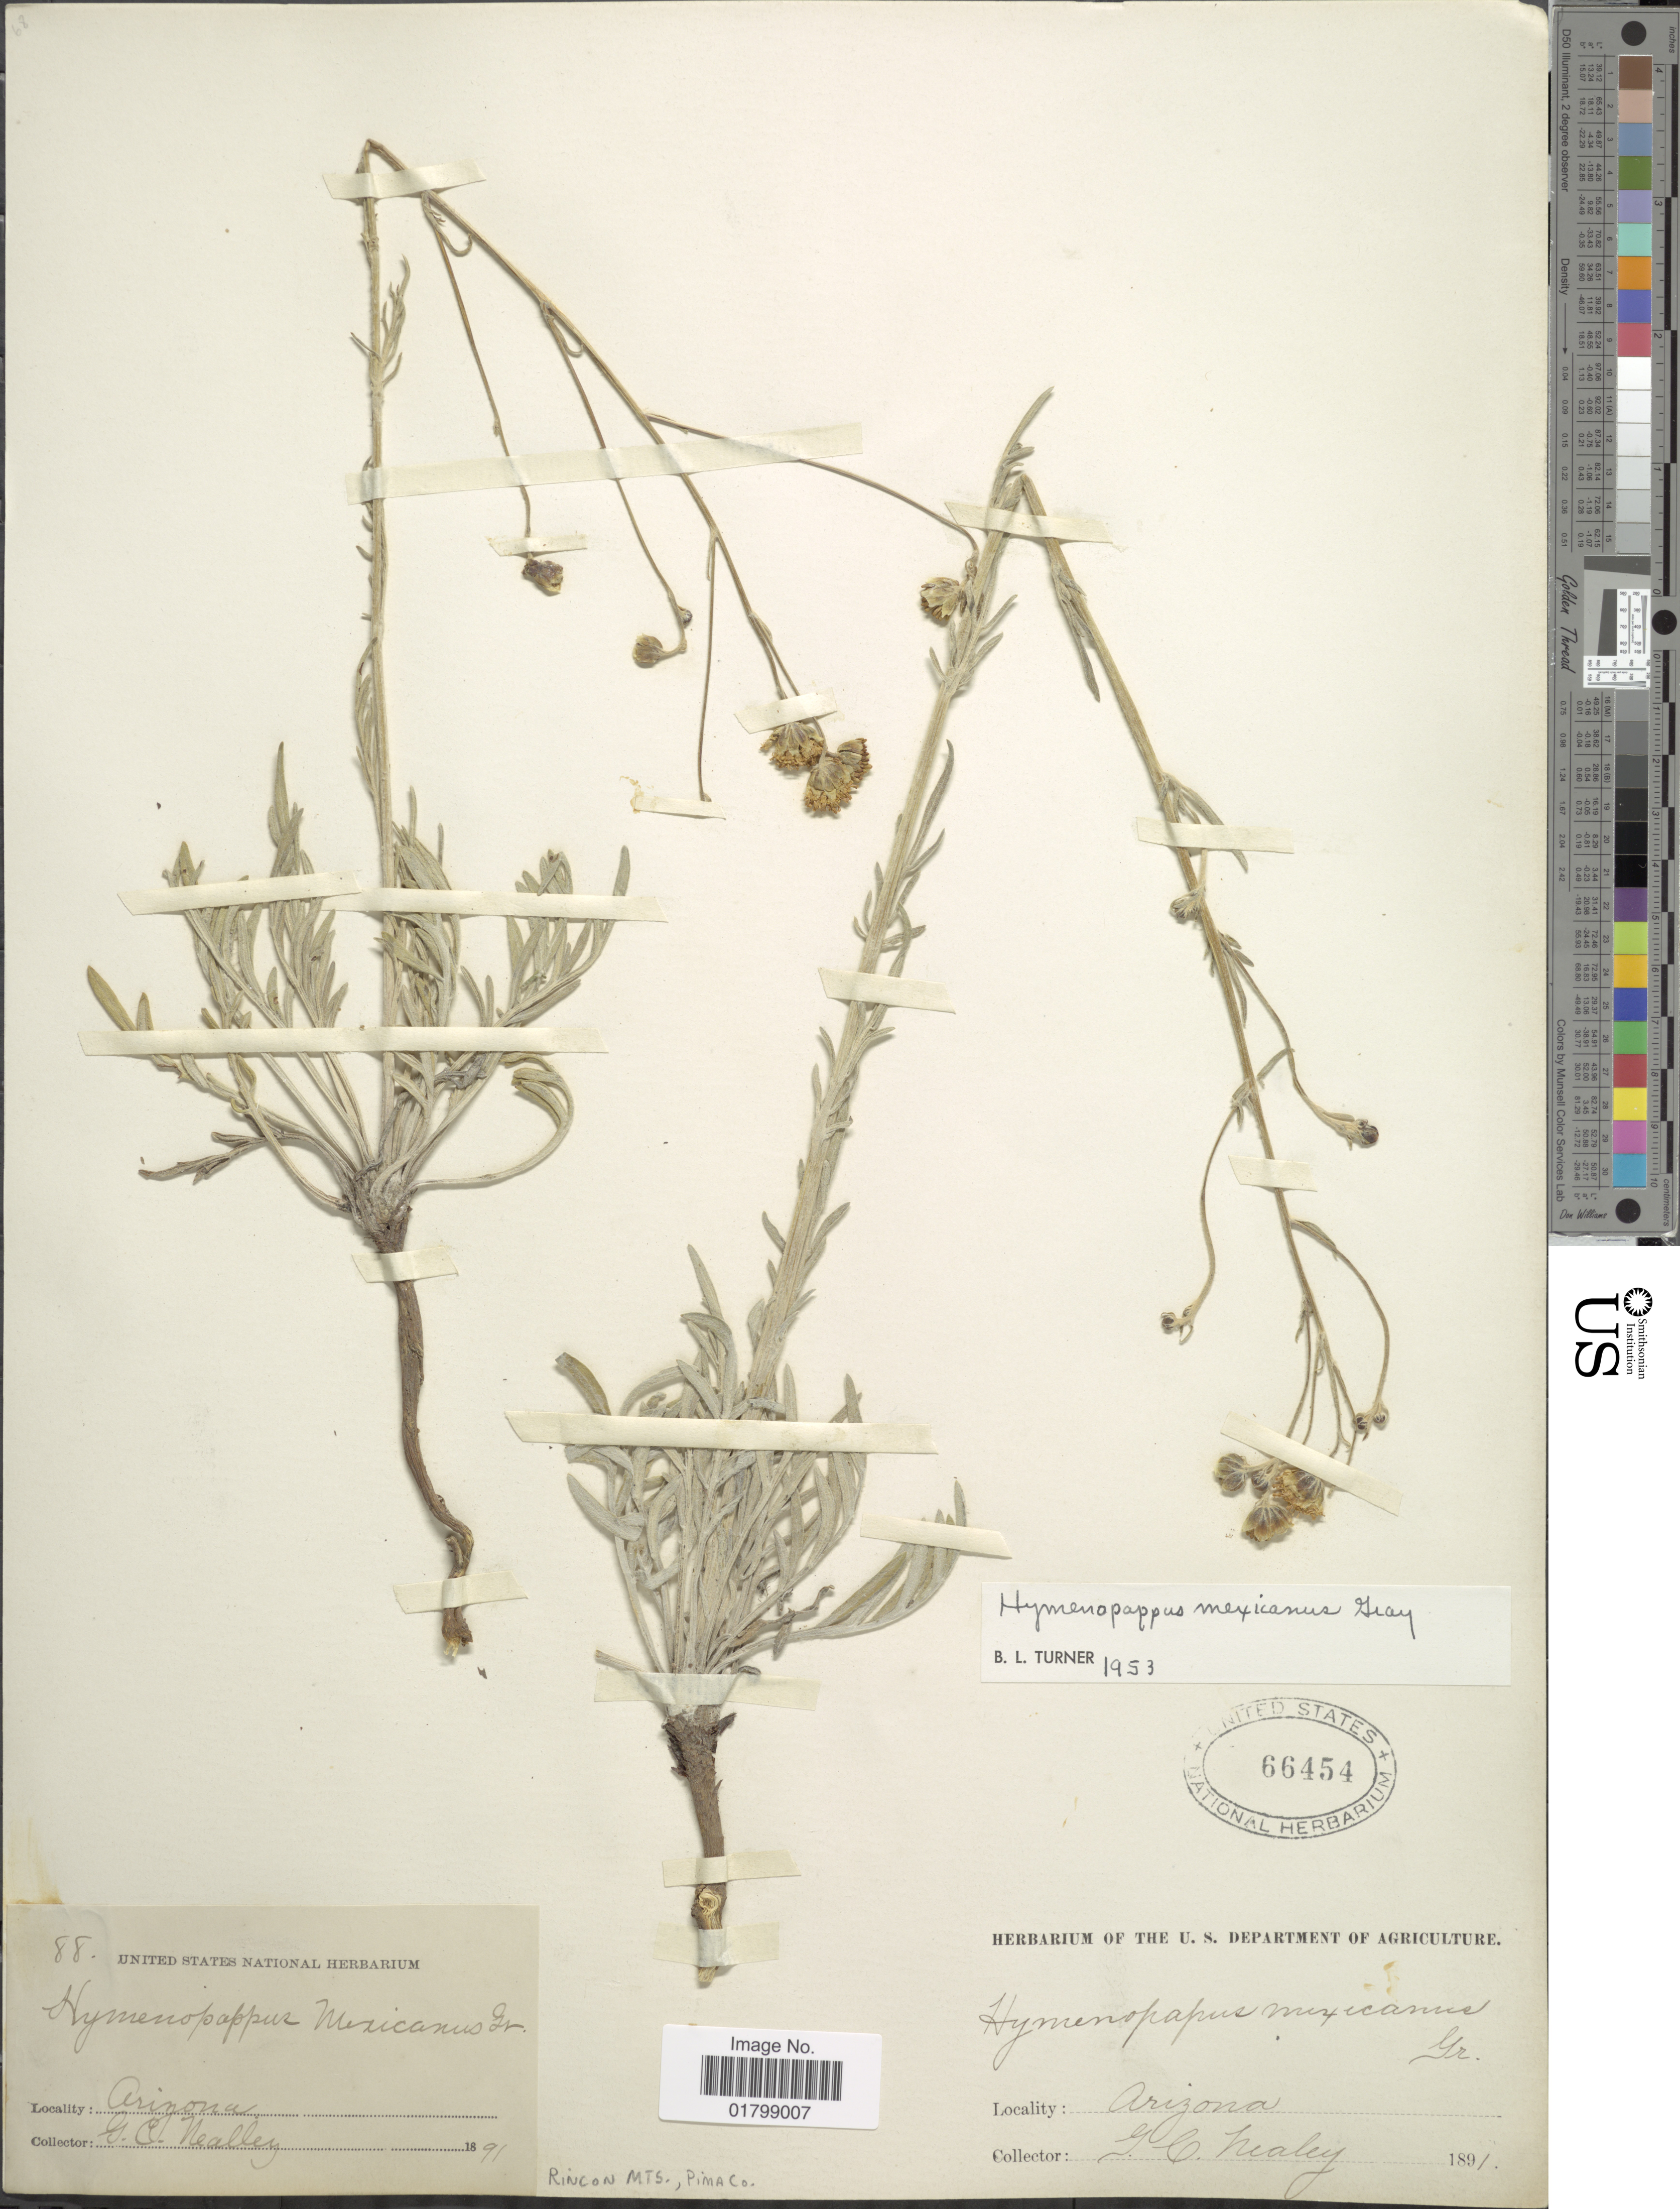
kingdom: Plantae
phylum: Tracheophyta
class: Magnoliopsida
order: Asterales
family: Asteraceae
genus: Hymenopappus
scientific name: Hymenopappus mexicanus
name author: A. Gray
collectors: G. C. Nealley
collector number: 88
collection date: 1891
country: United States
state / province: Arizona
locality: Rincon Mts., Pima Co.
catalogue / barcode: US 66454